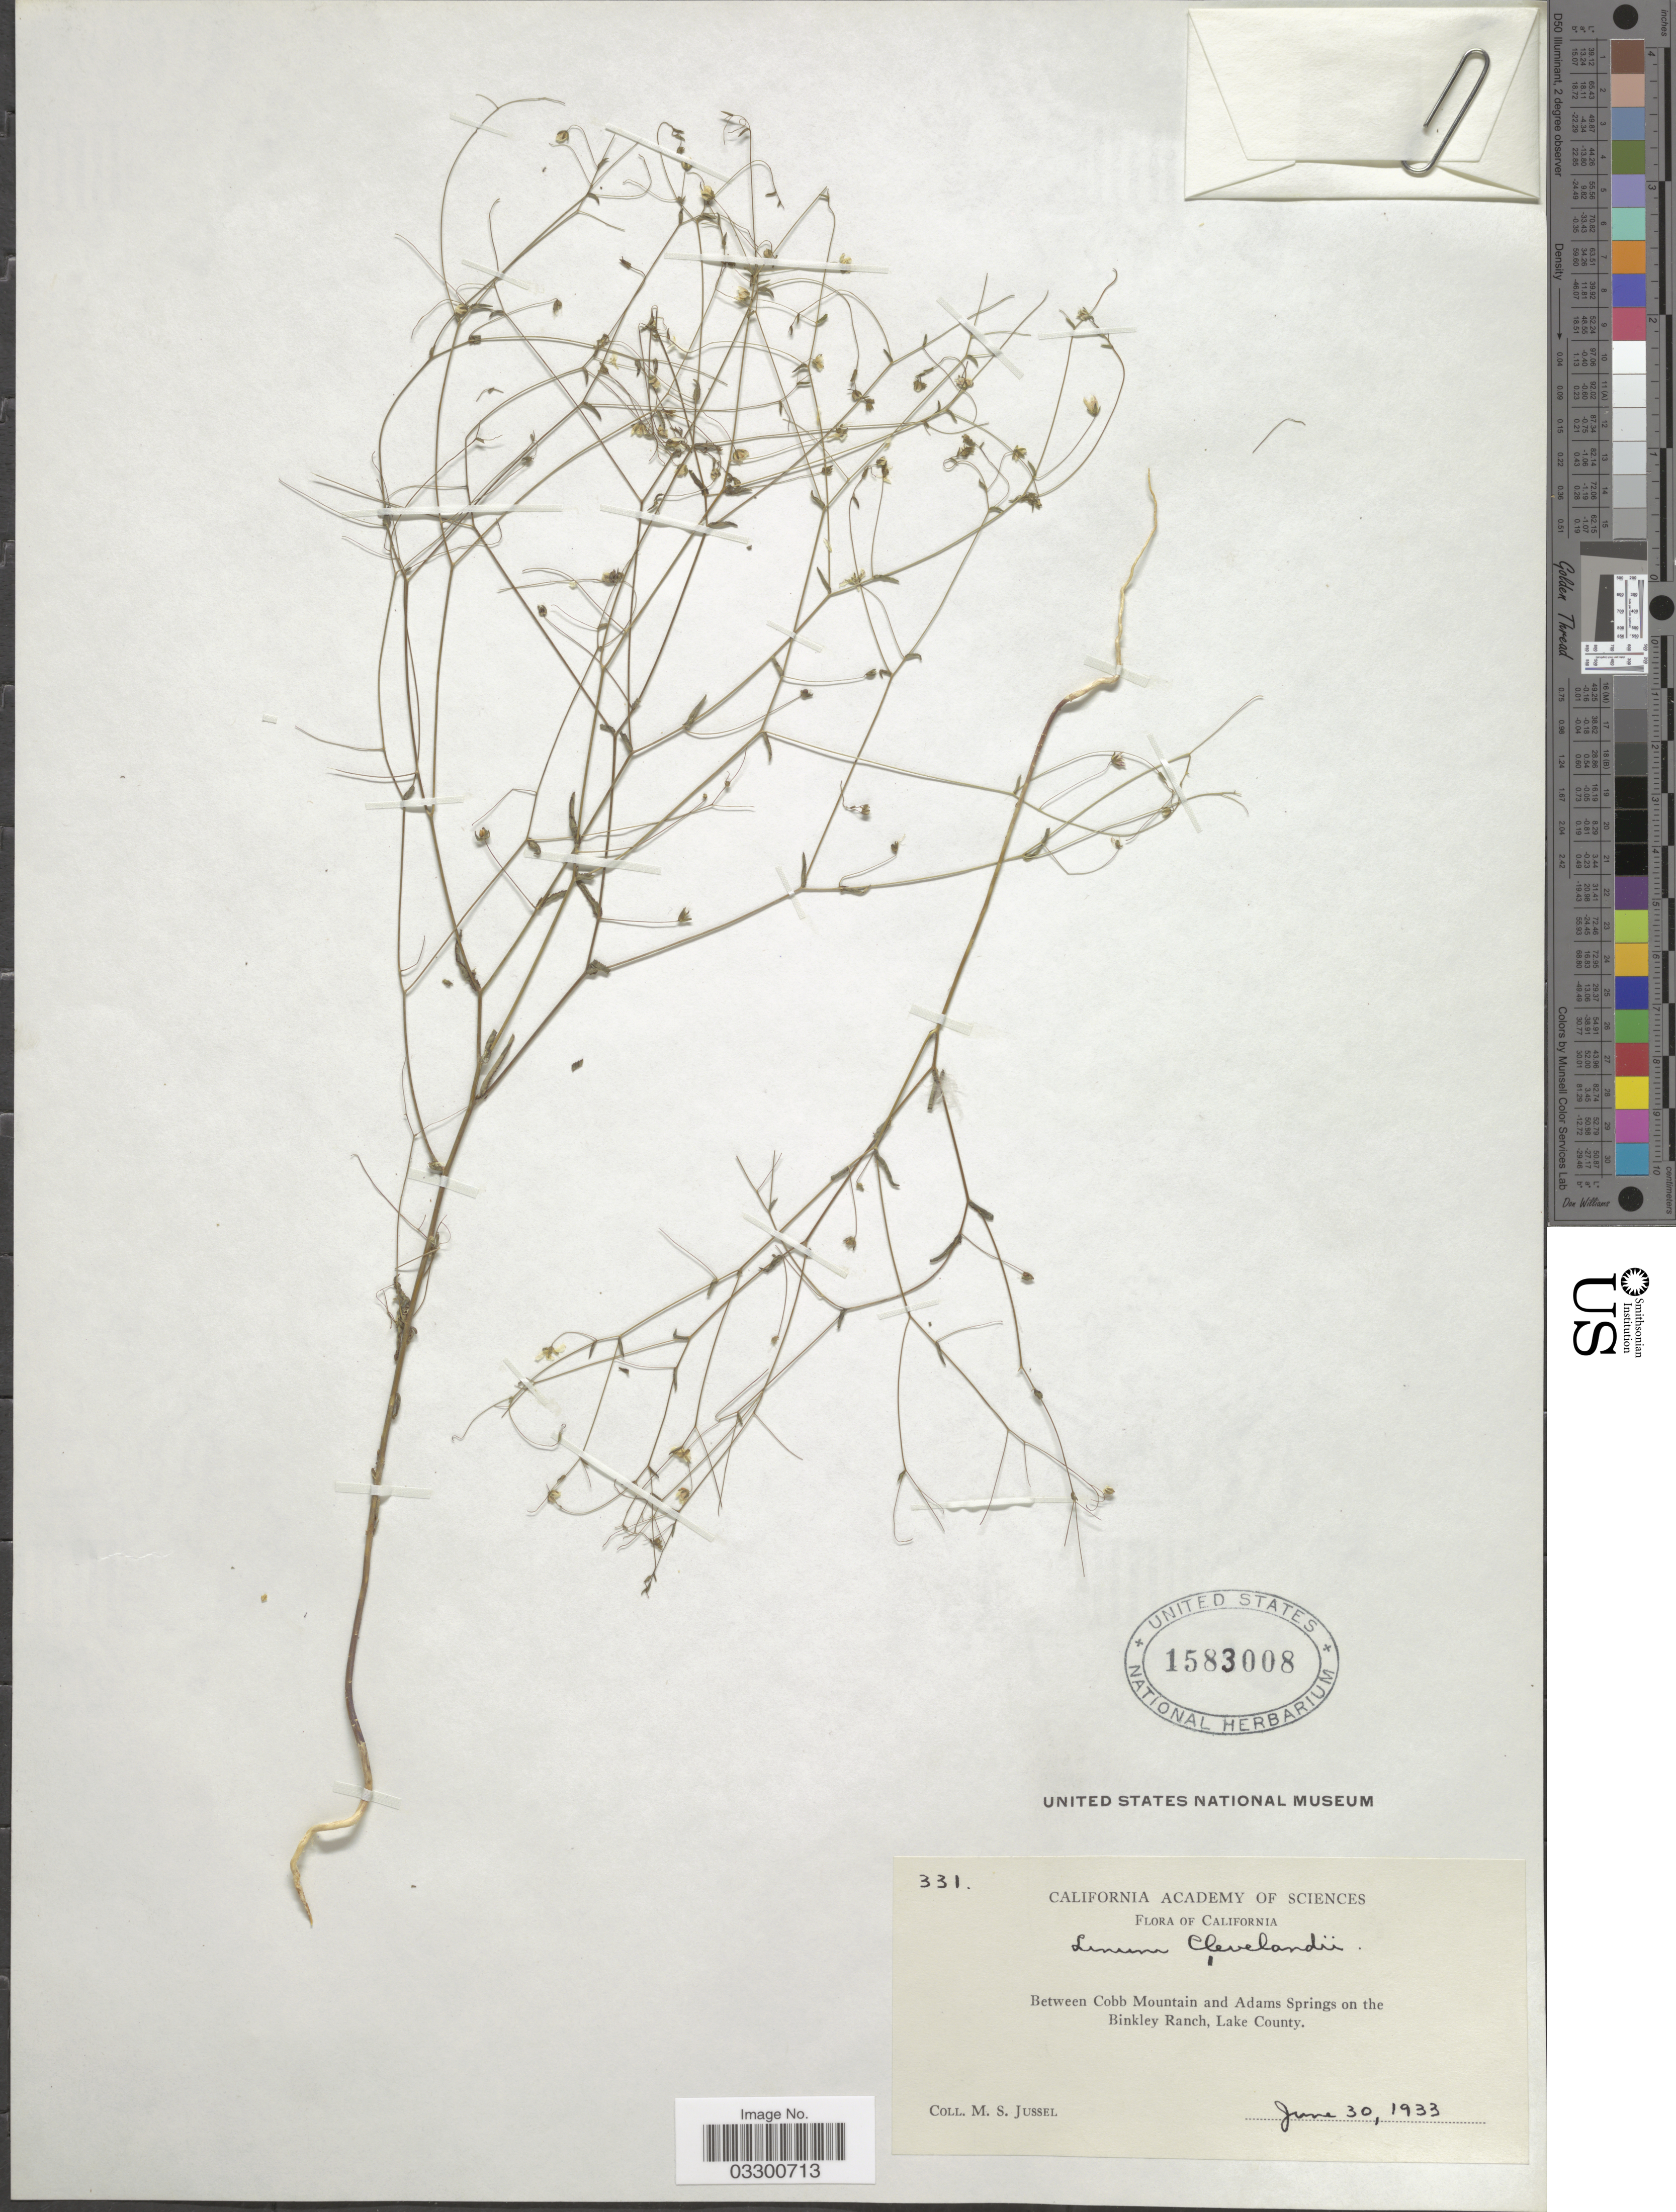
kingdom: Plantae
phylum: Tracheophyta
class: Magnoliopsida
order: Malpighiales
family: Linaceae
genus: Hesperolinon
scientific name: Hesperolinon clevelandii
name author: (A. Gray) Small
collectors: M. Jussel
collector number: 331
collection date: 1933-06-30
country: United States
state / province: California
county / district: Lake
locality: Between Cobb Mountain and Adams Springs on the Binkley Ranch, Lake County.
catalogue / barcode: US 1583008